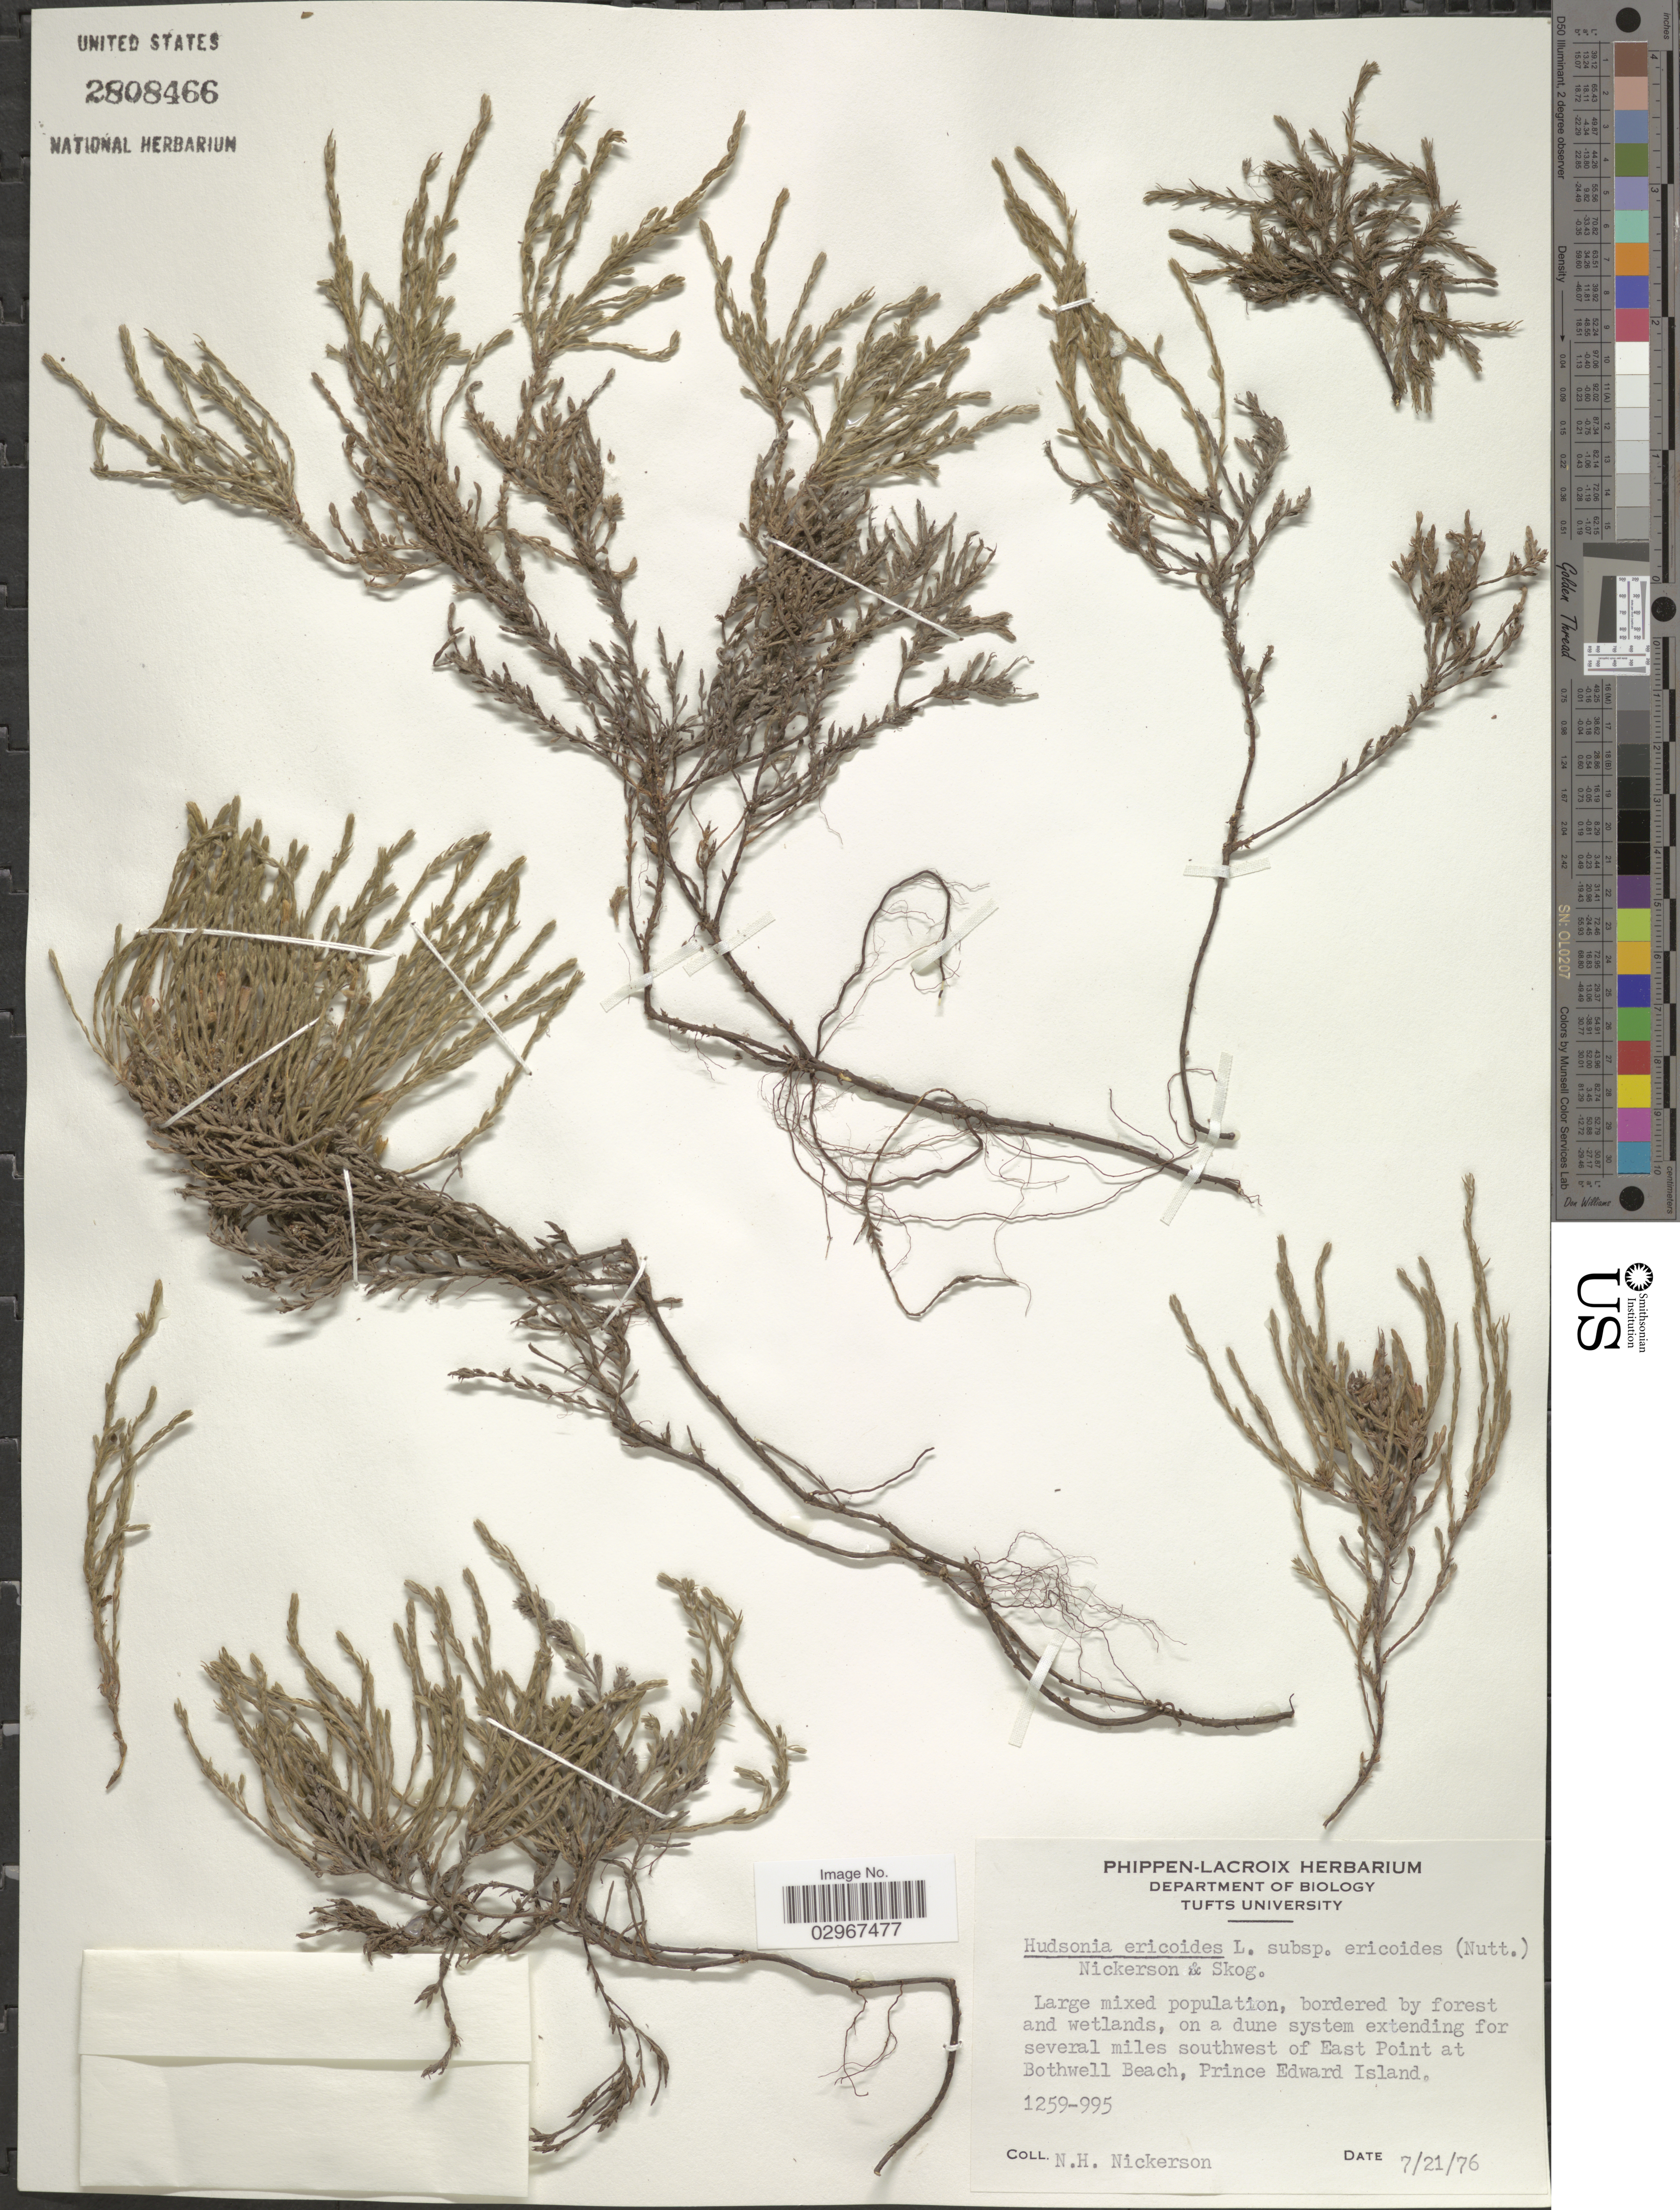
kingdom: Plantae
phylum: Tracheophyta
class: Magnoliopsida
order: Malvales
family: Cistaceae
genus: Hudsonia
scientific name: Hudsonia ericoides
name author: L.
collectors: N. Nickerson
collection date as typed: Transcribed d/m/y: 21/7/76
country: Canada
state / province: Prince Edward Island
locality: On a dune system extending for several miles southwest of East Point at Bothwell Beach.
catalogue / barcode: US 2808466